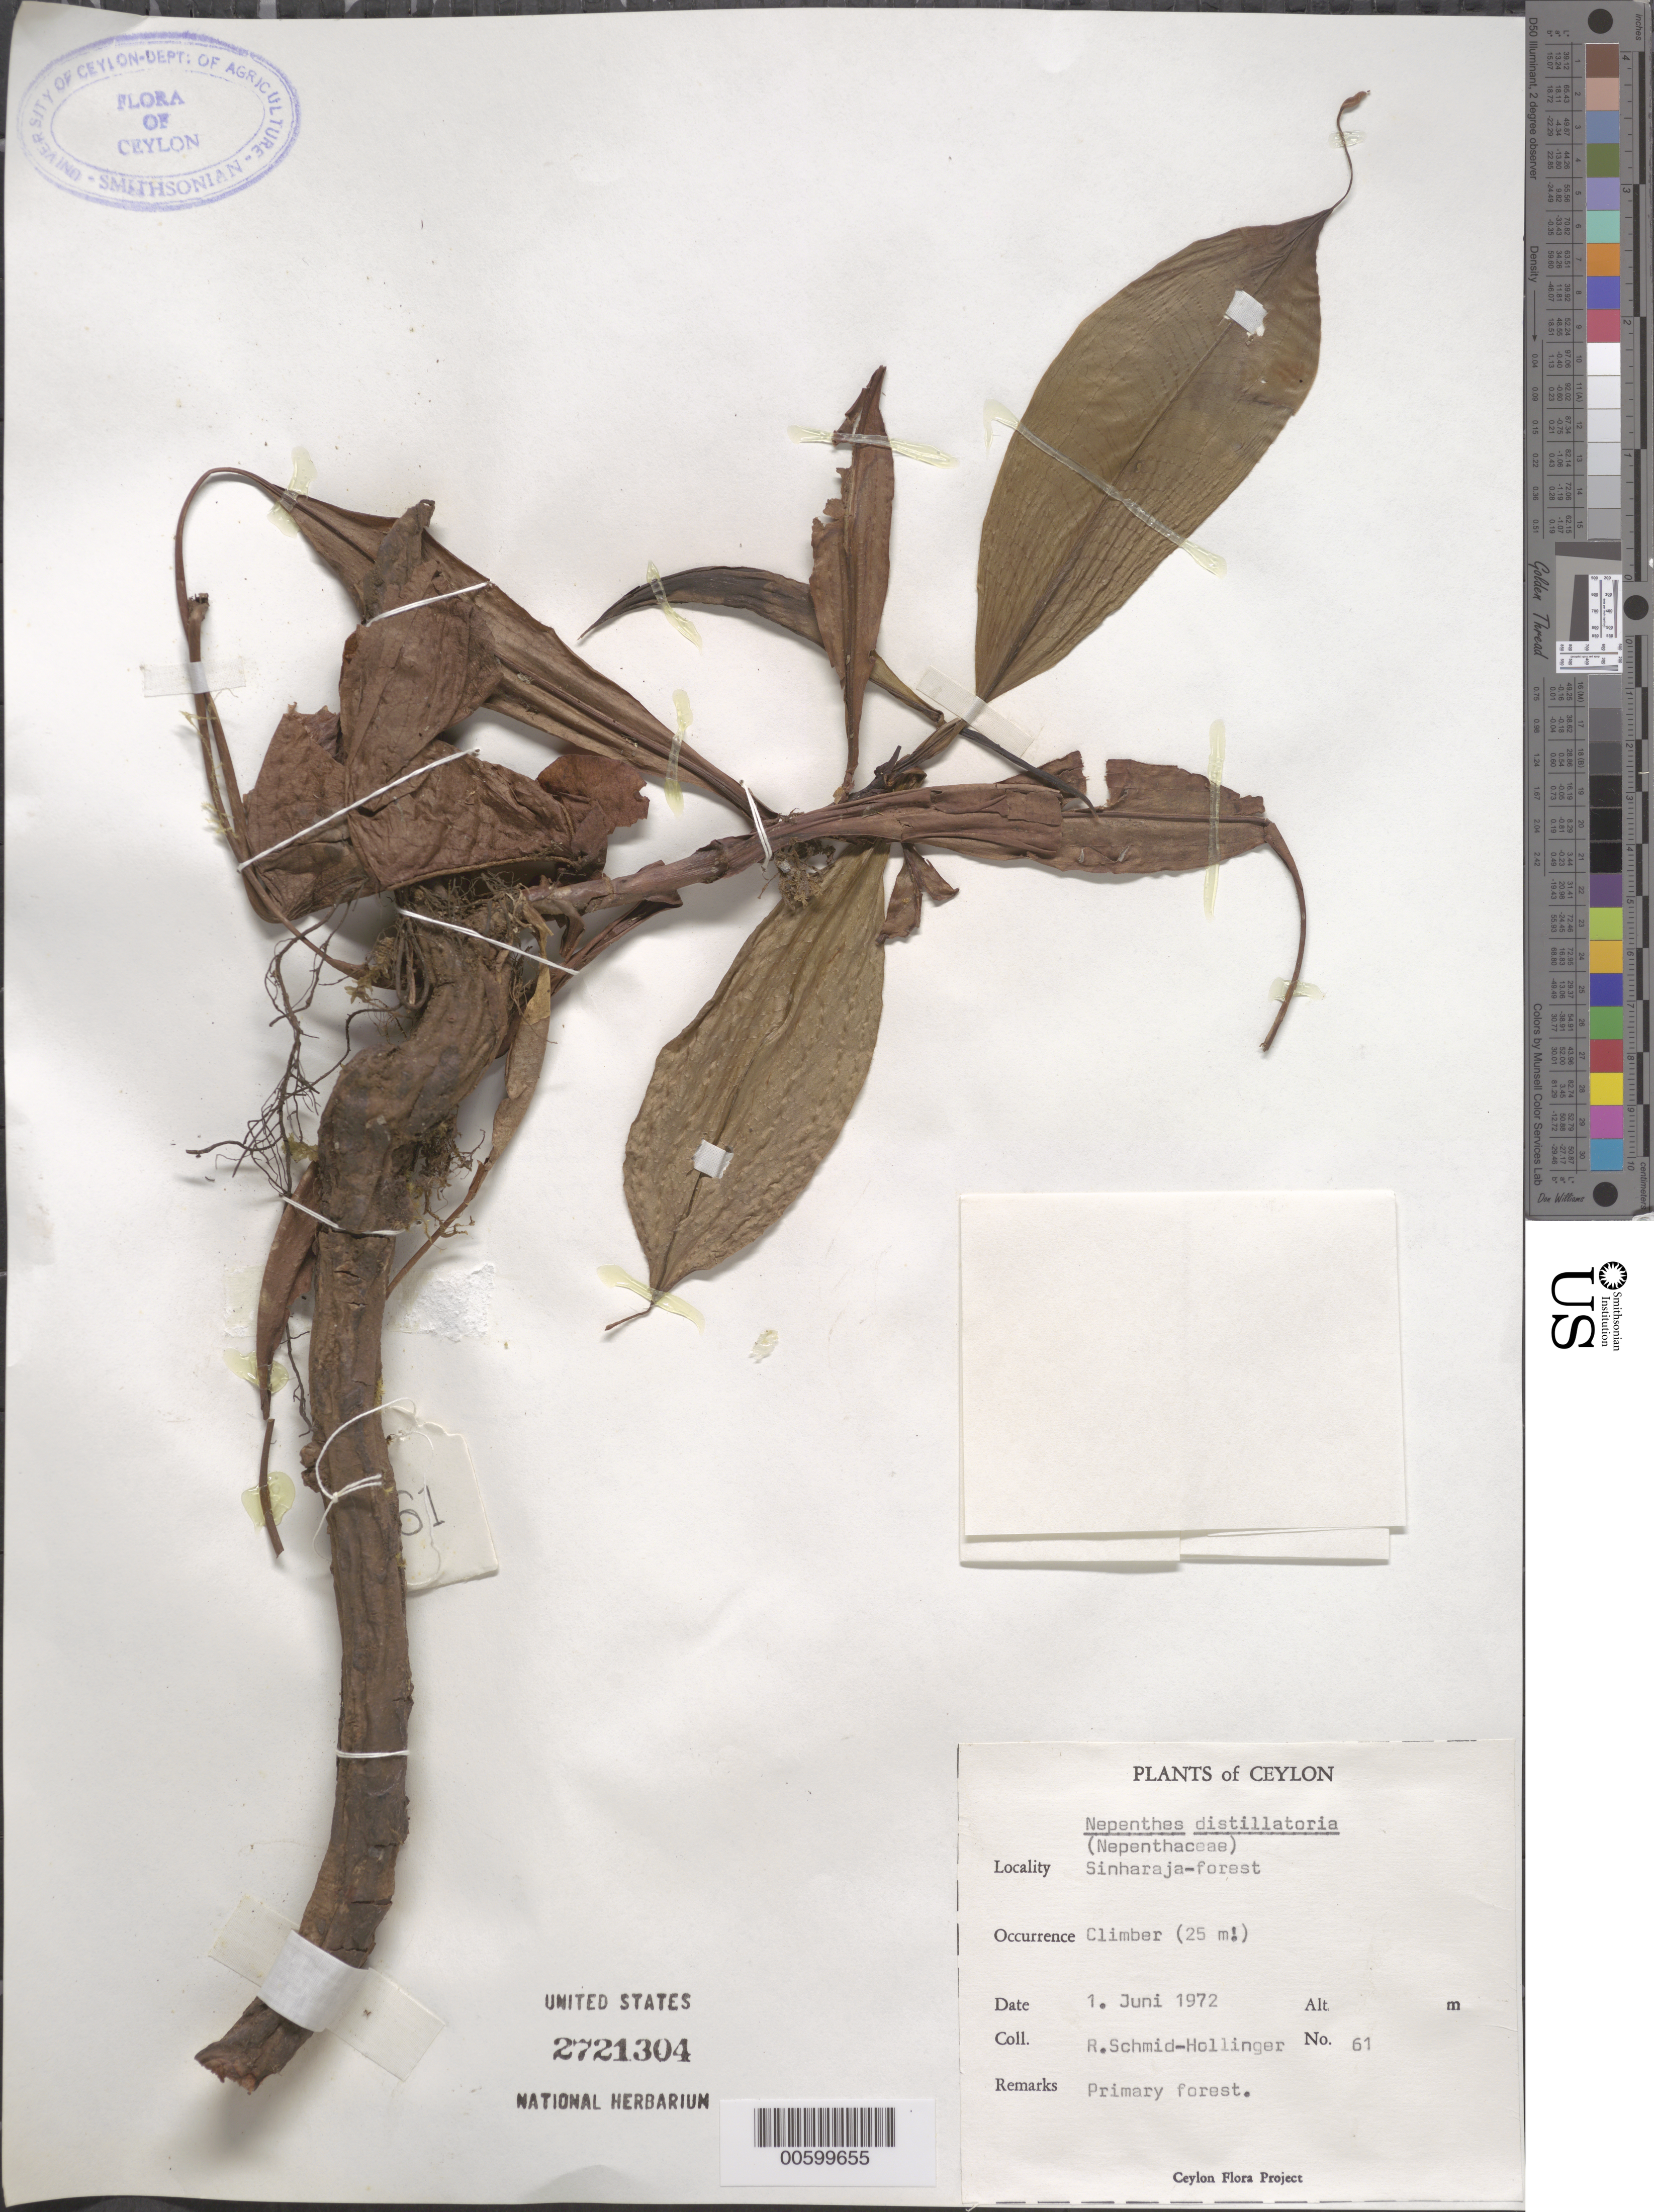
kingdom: Plantae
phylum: Tracheophyta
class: Magnoliopsida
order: Caryophyllales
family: Nepenthaceae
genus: Nepenthes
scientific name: Nepenthes distillatoria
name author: L.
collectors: R. Schmid-Hollinger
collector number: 61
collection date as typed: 01 Jun 1972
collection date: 1972-06-01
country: Indonesia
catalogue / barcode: US 2721304